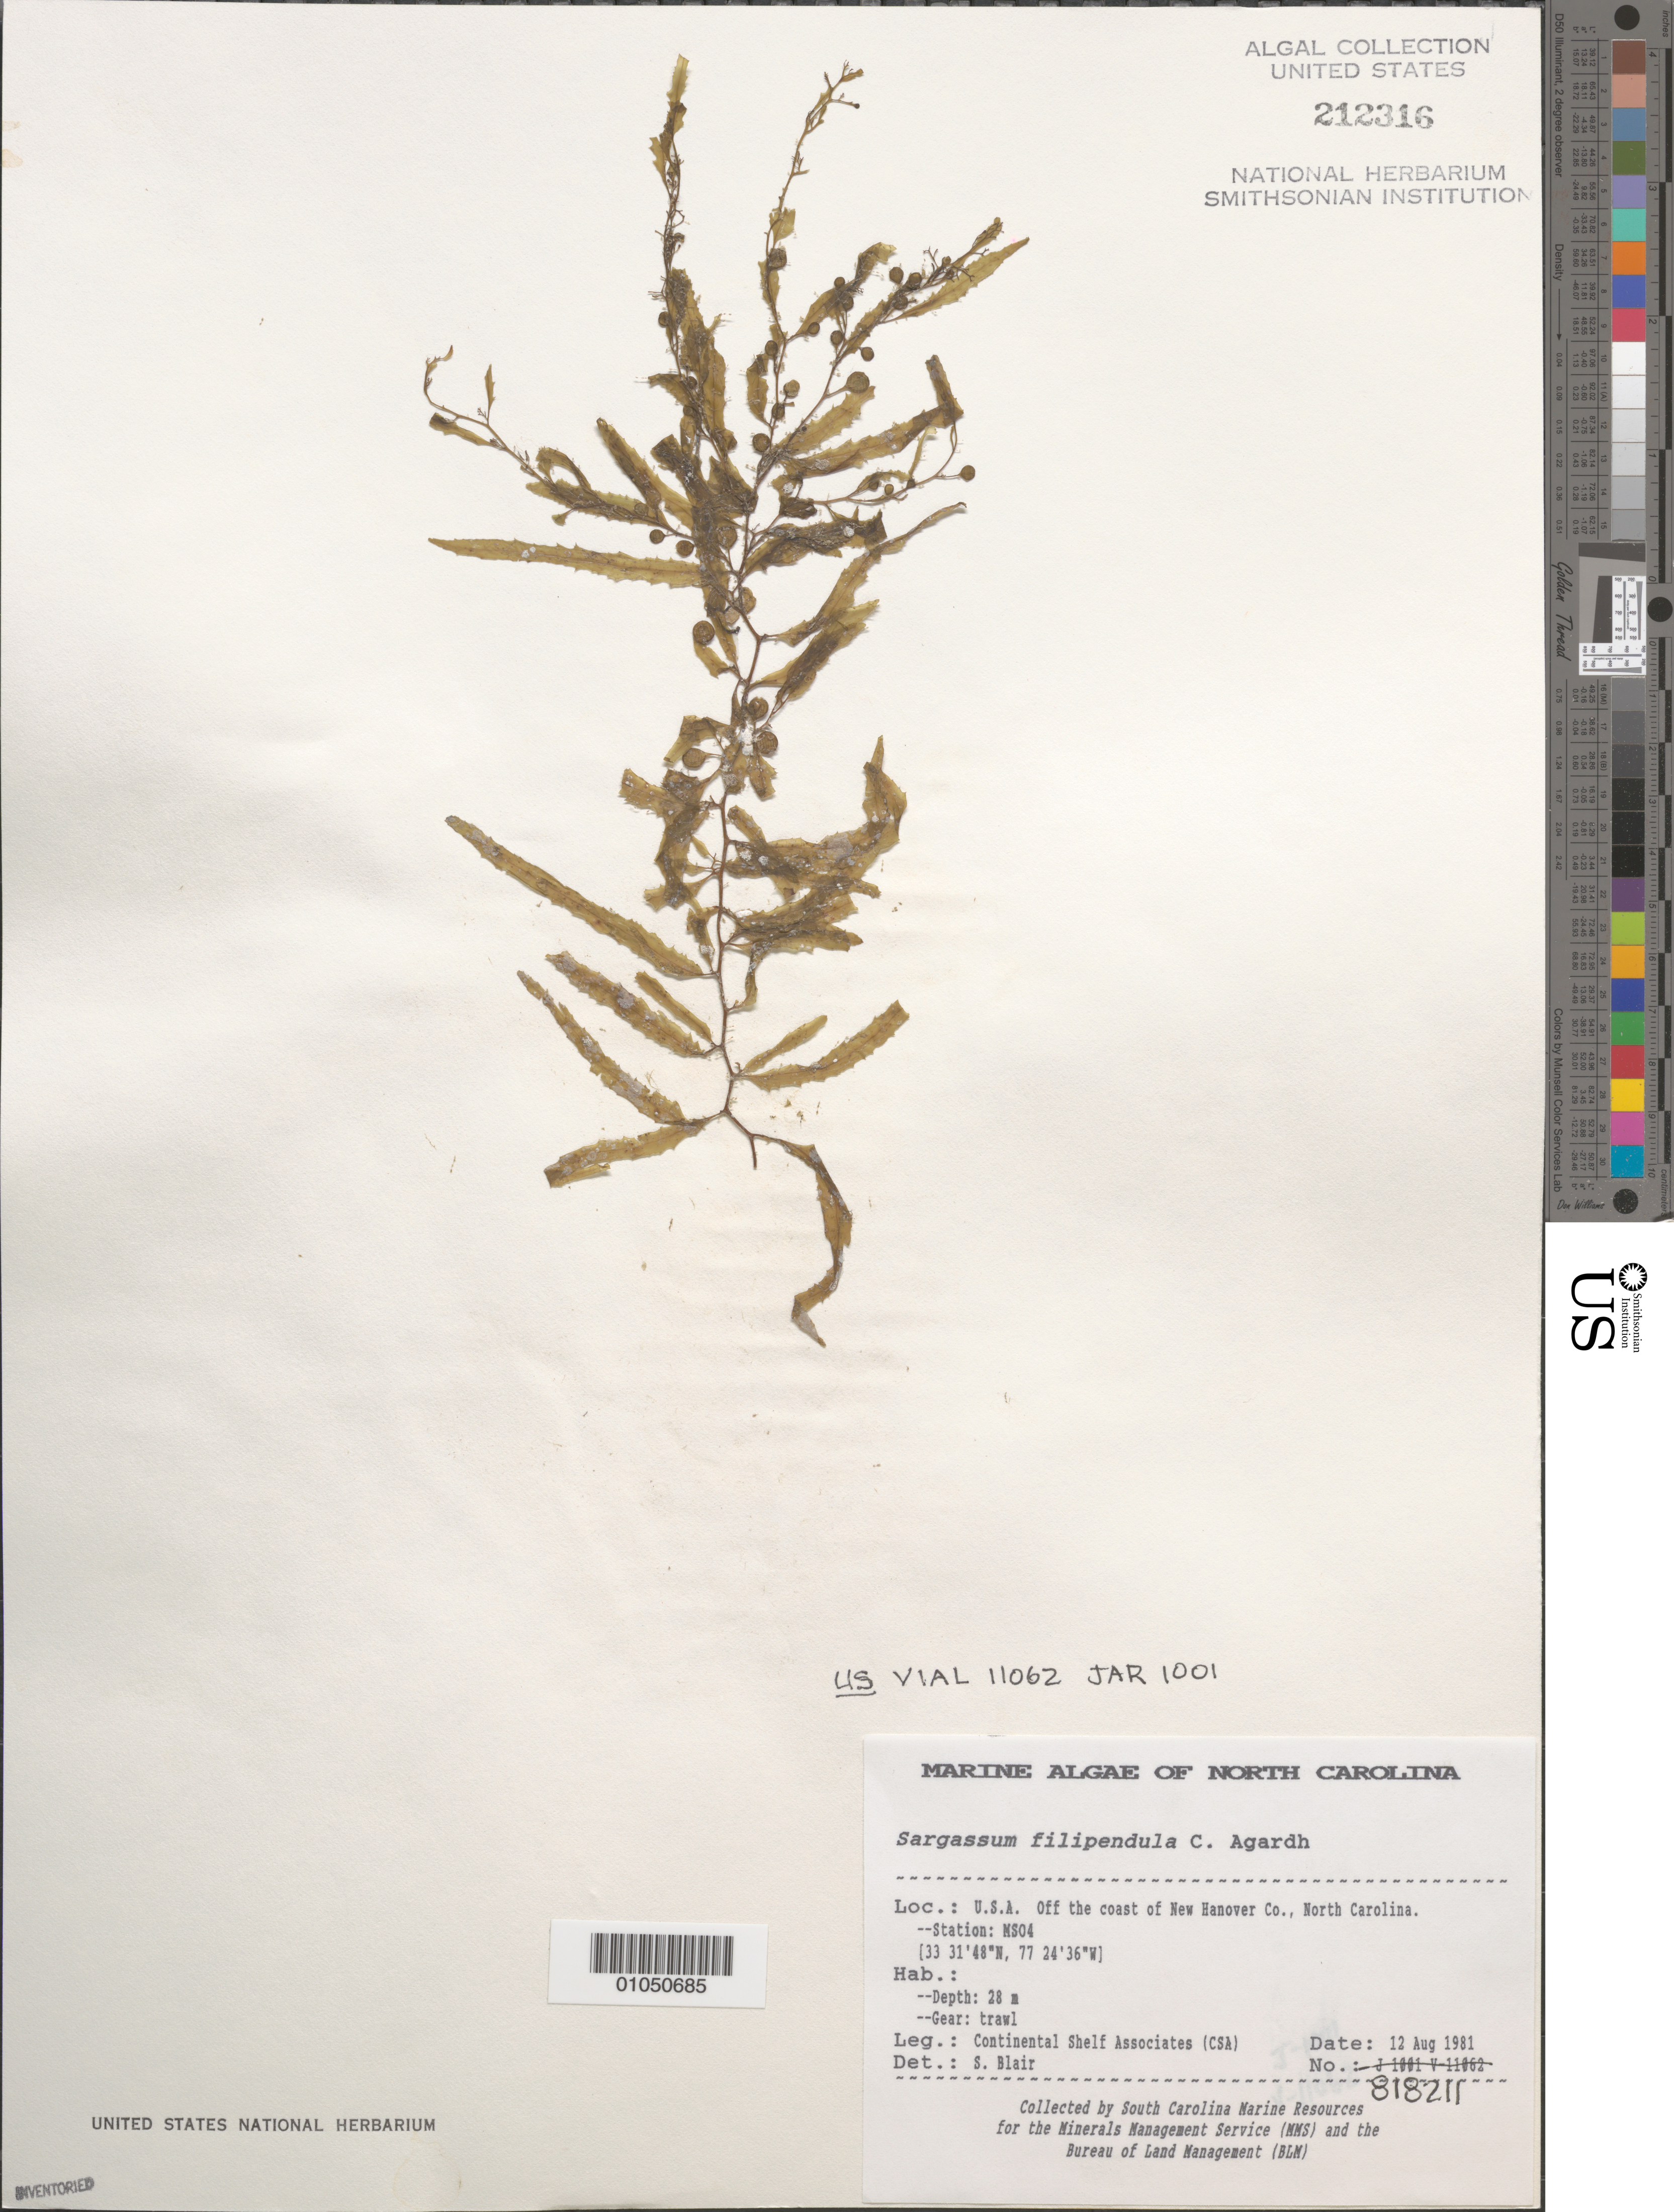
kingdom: Chromista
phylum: Ochrophyta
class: Phaeophyceae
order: Fucales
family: Sargassaceae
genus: Sargassum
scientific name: Sargassum filipendula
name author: C. Agardh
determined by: Blair, S. M.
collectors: Continental Shelf Associates for the MMS/BLM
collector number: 818211 Station MS04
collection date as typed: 12 Aug 1981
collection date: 1981-08-12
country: United States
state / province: North Carolina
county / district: New Hanover County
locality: Off coast of New Hanover County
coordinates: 33 31'48"N, 77 24'36"W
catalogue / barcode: US 212316